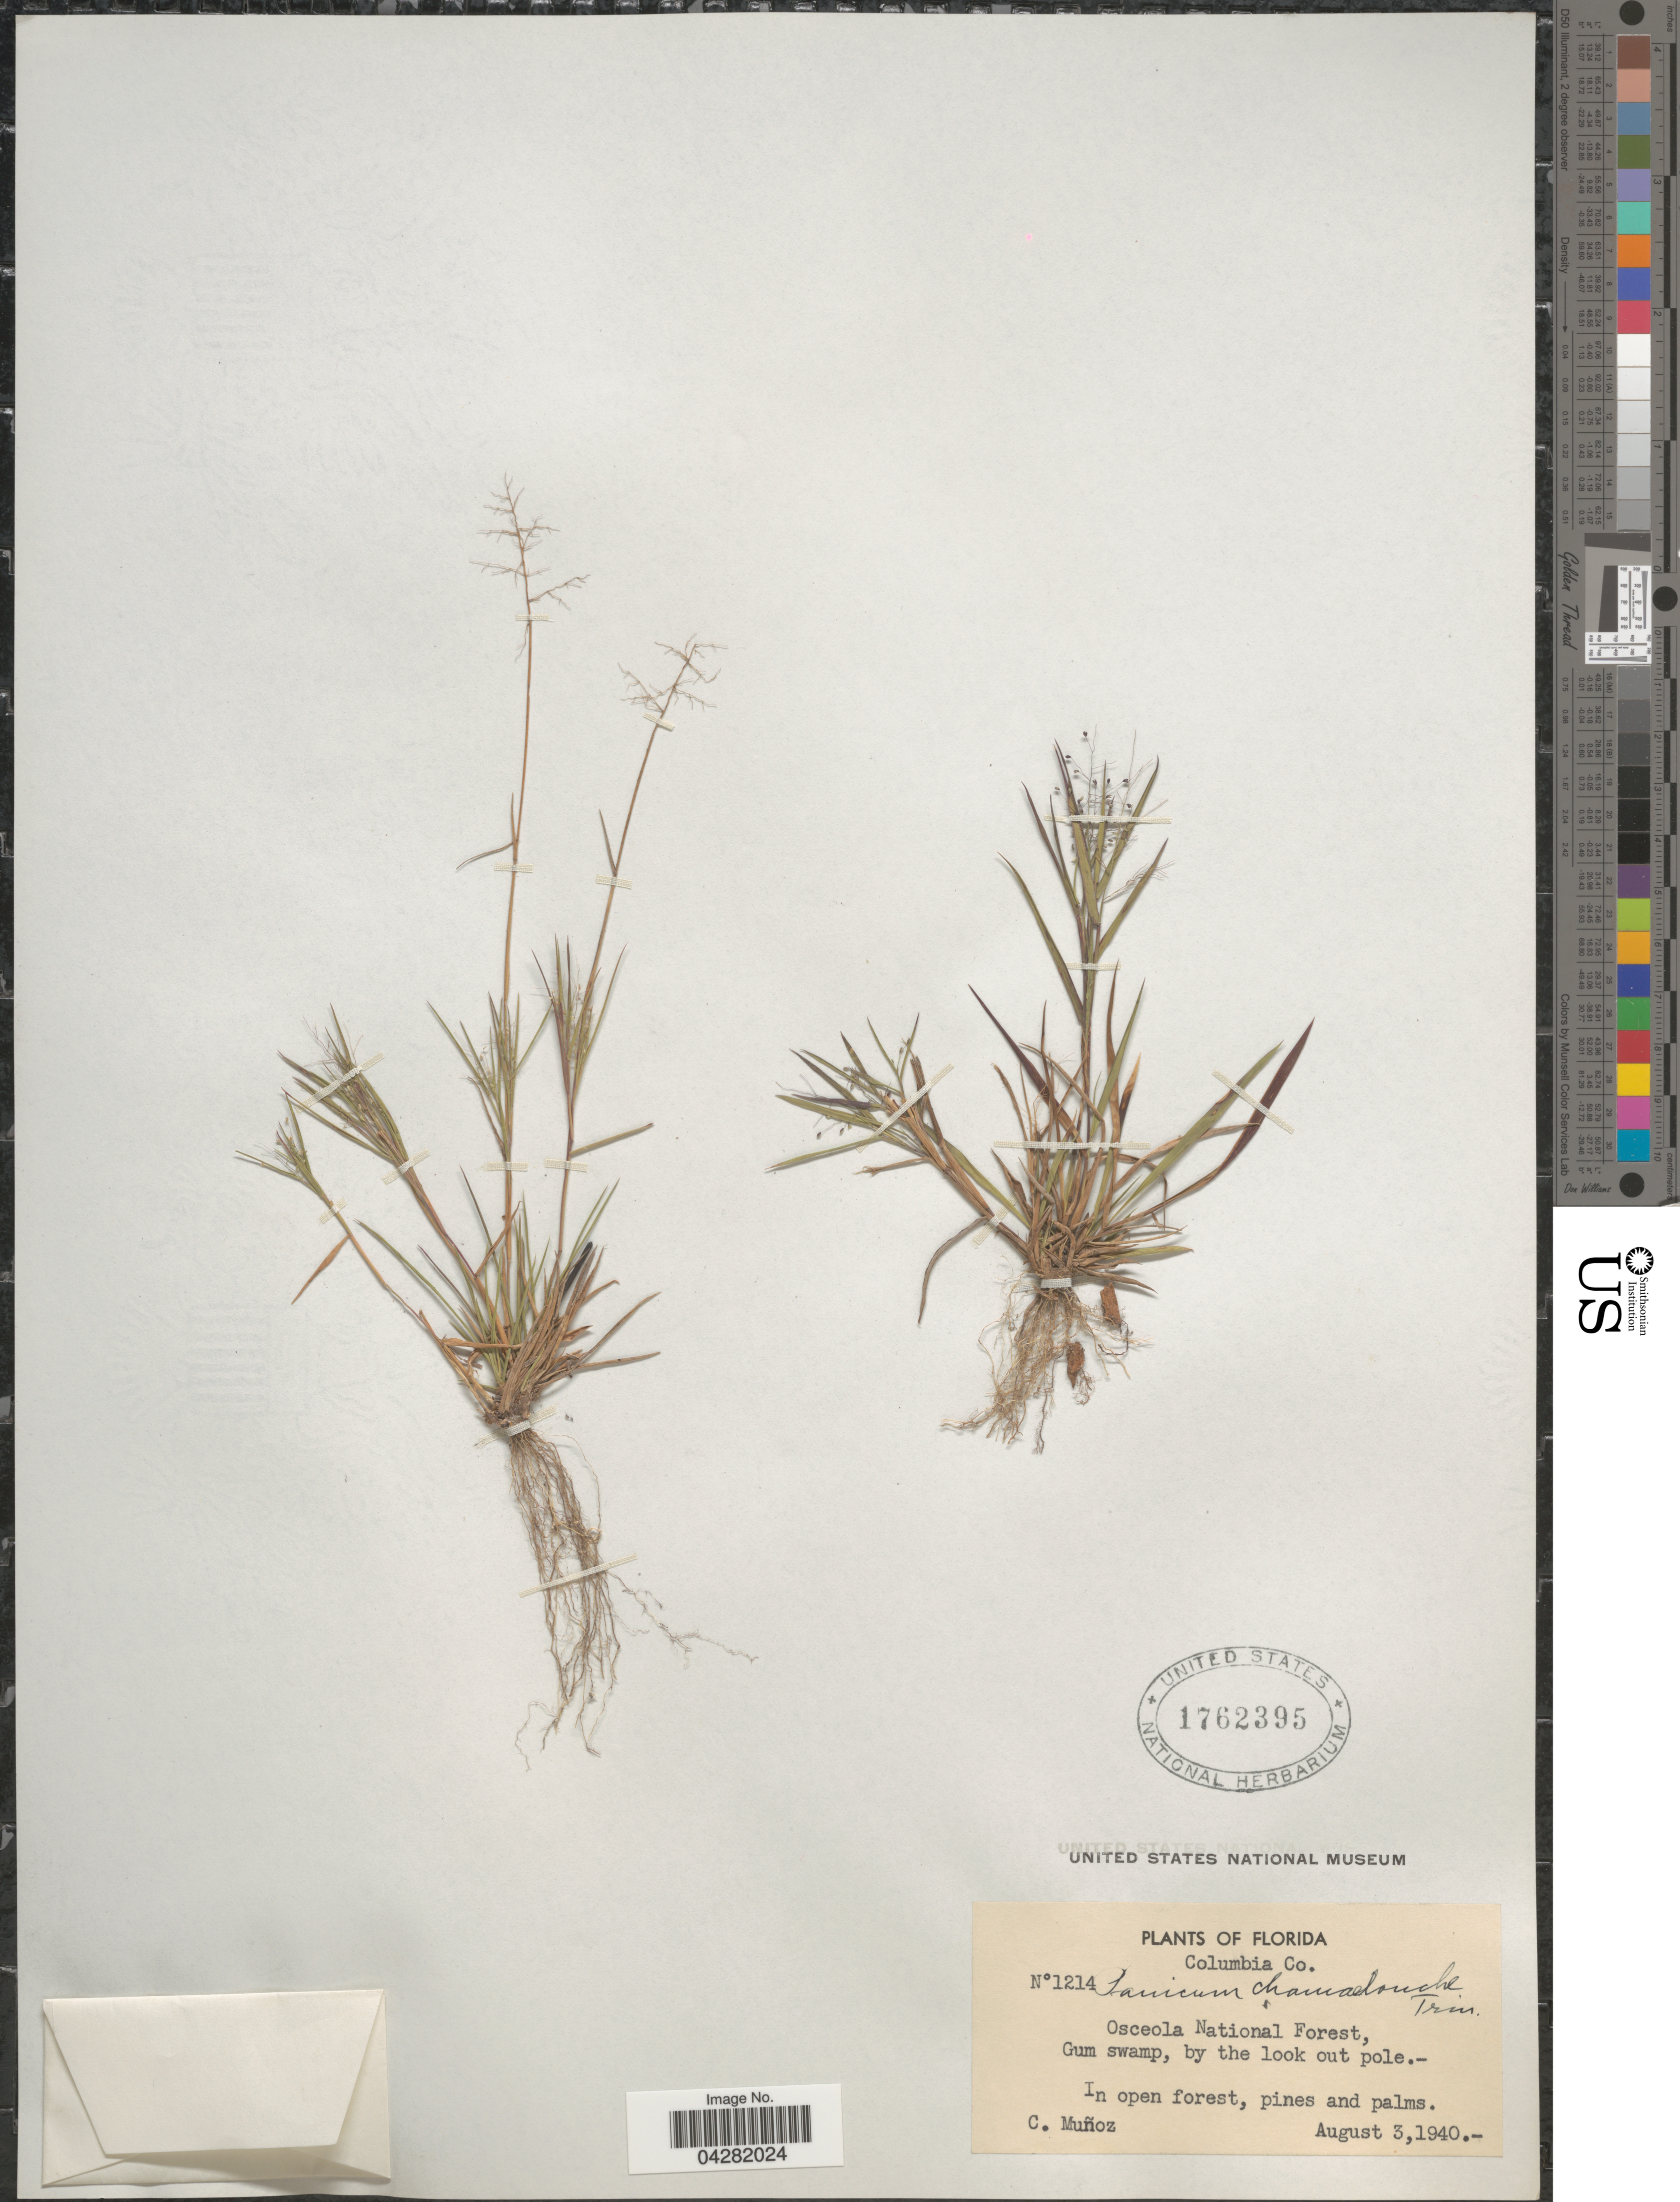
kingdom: Plantae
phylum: Tracheophyta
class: Liliopsida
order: Poales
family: Poaceae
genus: Dichanthelium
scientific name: Dichanthelium ensifolium var. ensifolium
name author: (Baldwin ex Elliot) Gould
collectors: C. Muñoz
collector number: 1214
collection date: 1940-08-03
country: United States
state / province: Florida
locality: Columbia Co. Osceola National Forest, Gum swamp, by the look out pole.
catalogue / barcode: US 1762395